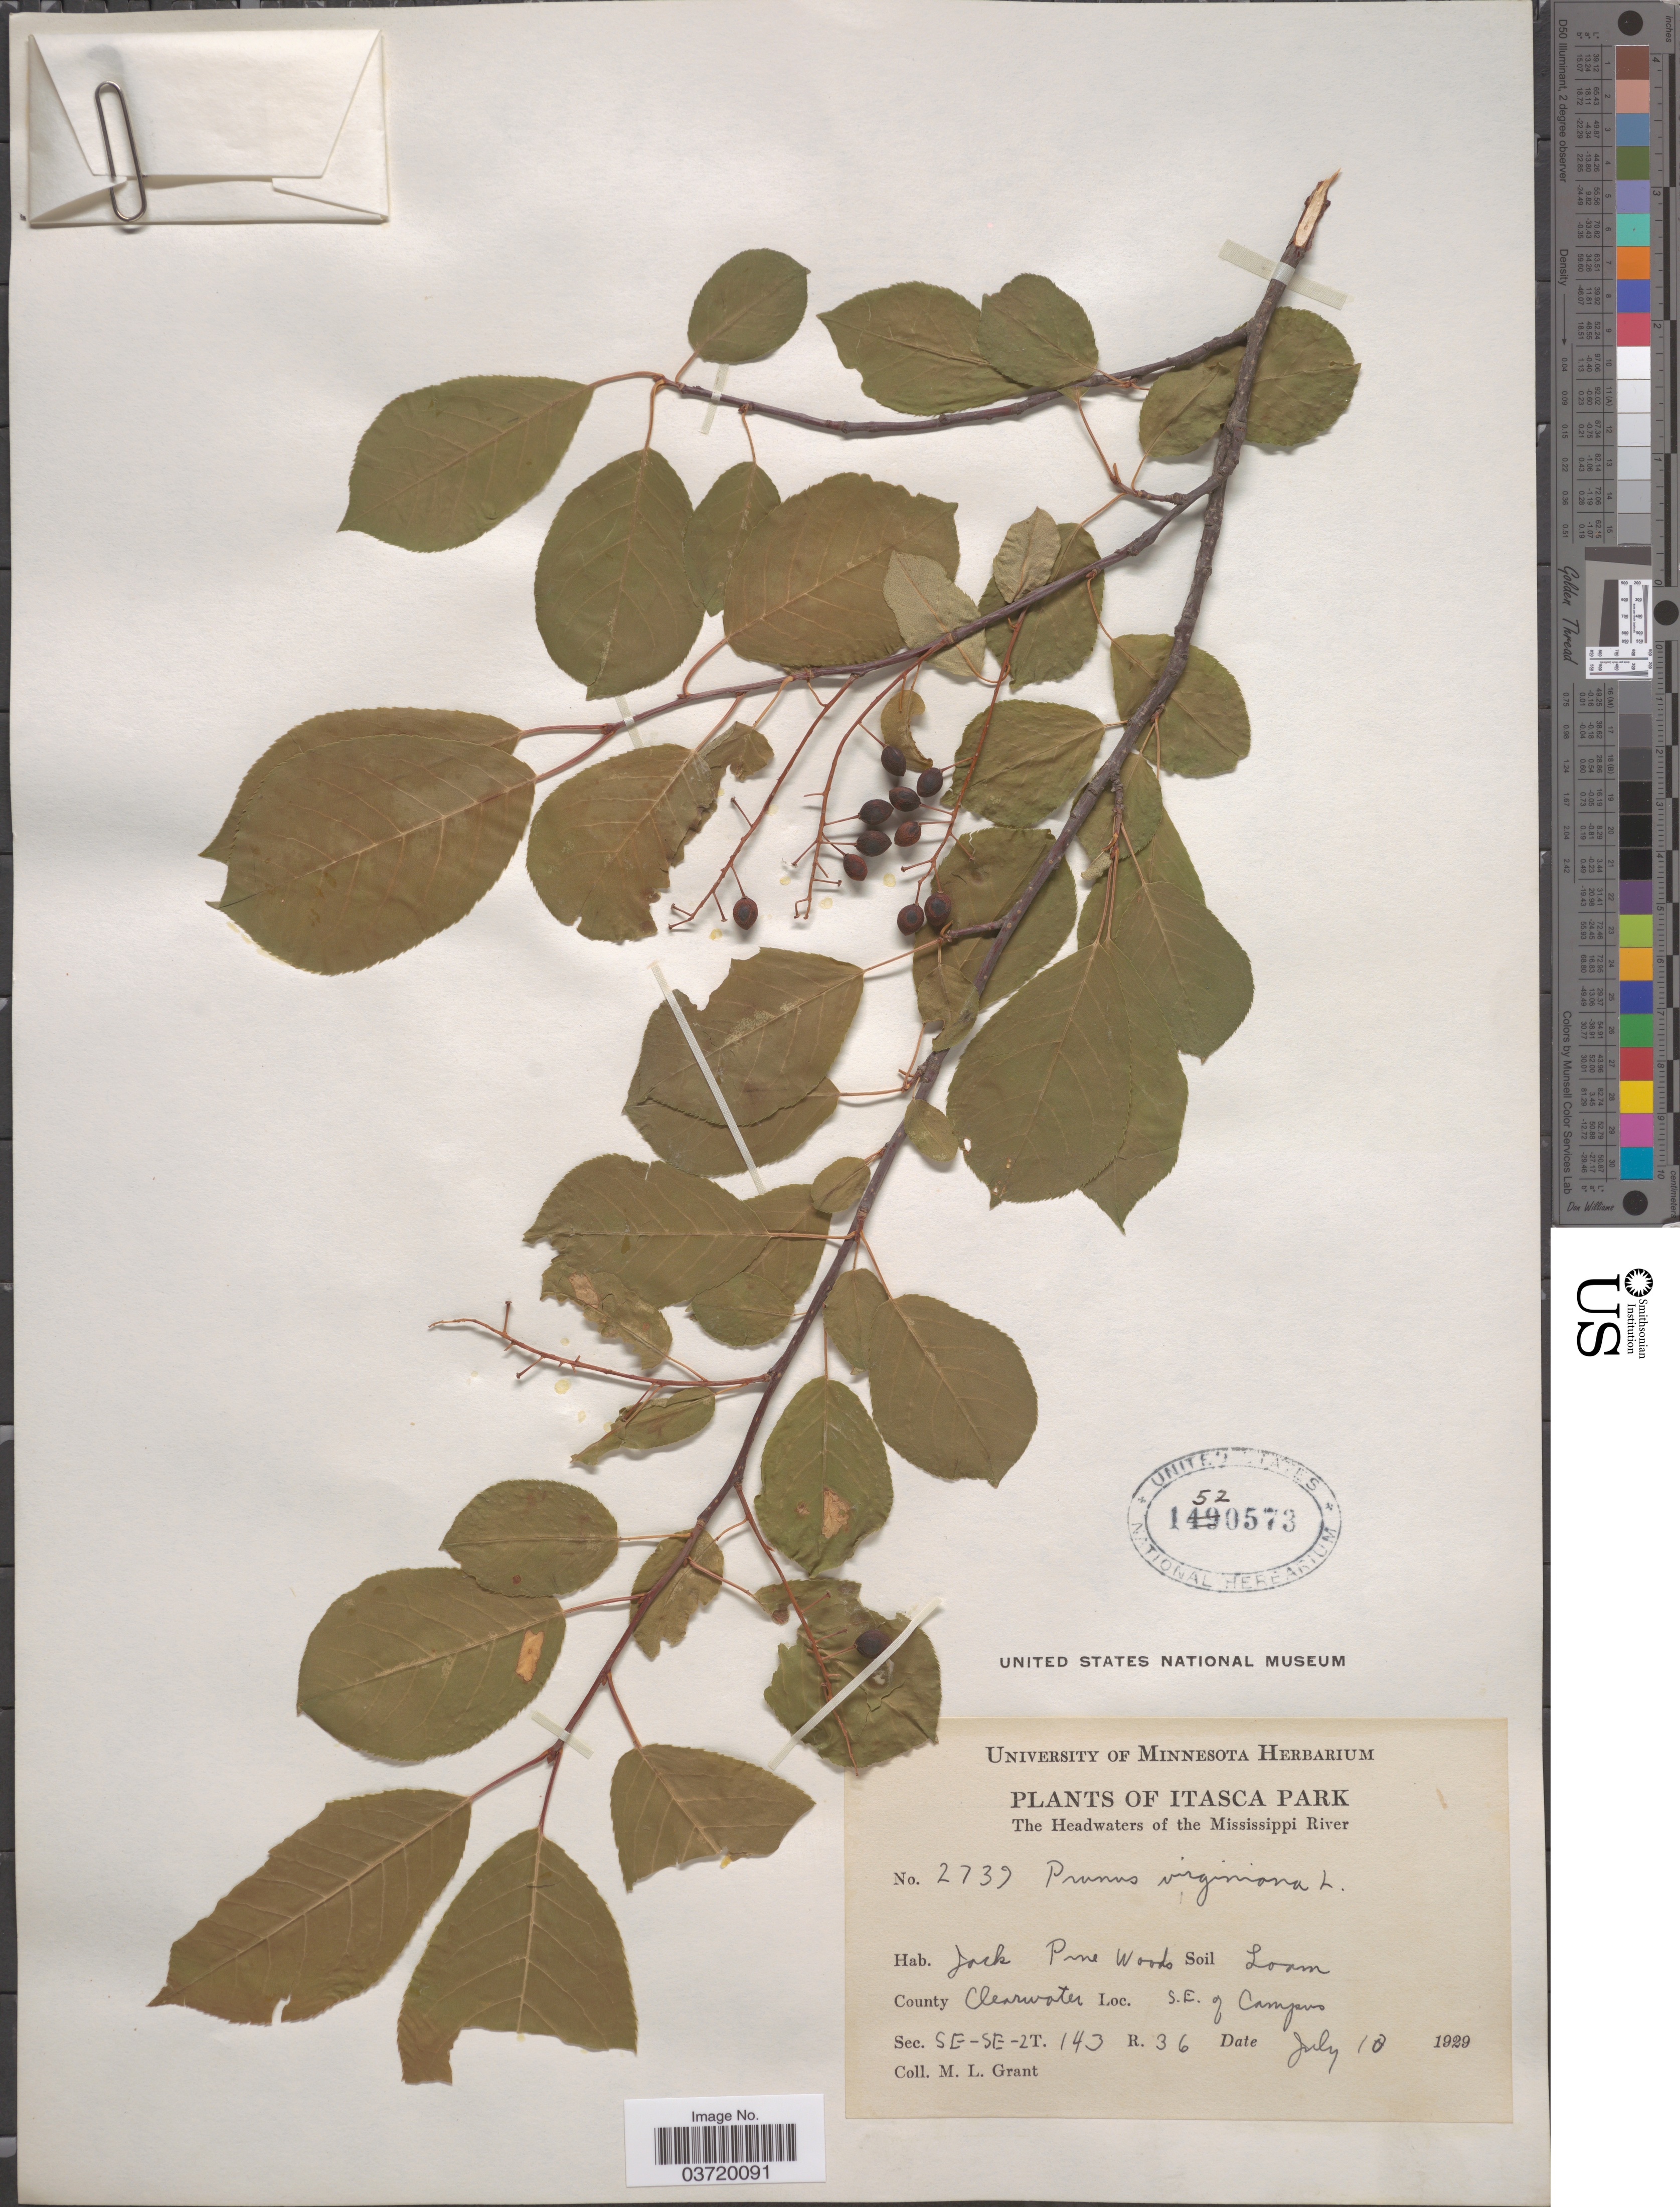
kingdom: Plantae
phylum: Tracheophyta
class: Magnoliopsida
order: Rosales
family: Rosaceae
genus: Prunus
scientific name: Prunus virginiana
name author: L.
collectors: M. L. Grant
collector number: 2739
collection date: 1929-07-18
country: United States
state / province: Minnesota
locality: Itasca Park. The Headwaters of the Mississippi River. Jack Pine Woods. Counte Clearwater. S. E. of Camjevo. Sec/ SE-SE-2T. 143 R. 36.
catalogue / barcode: US 1520573